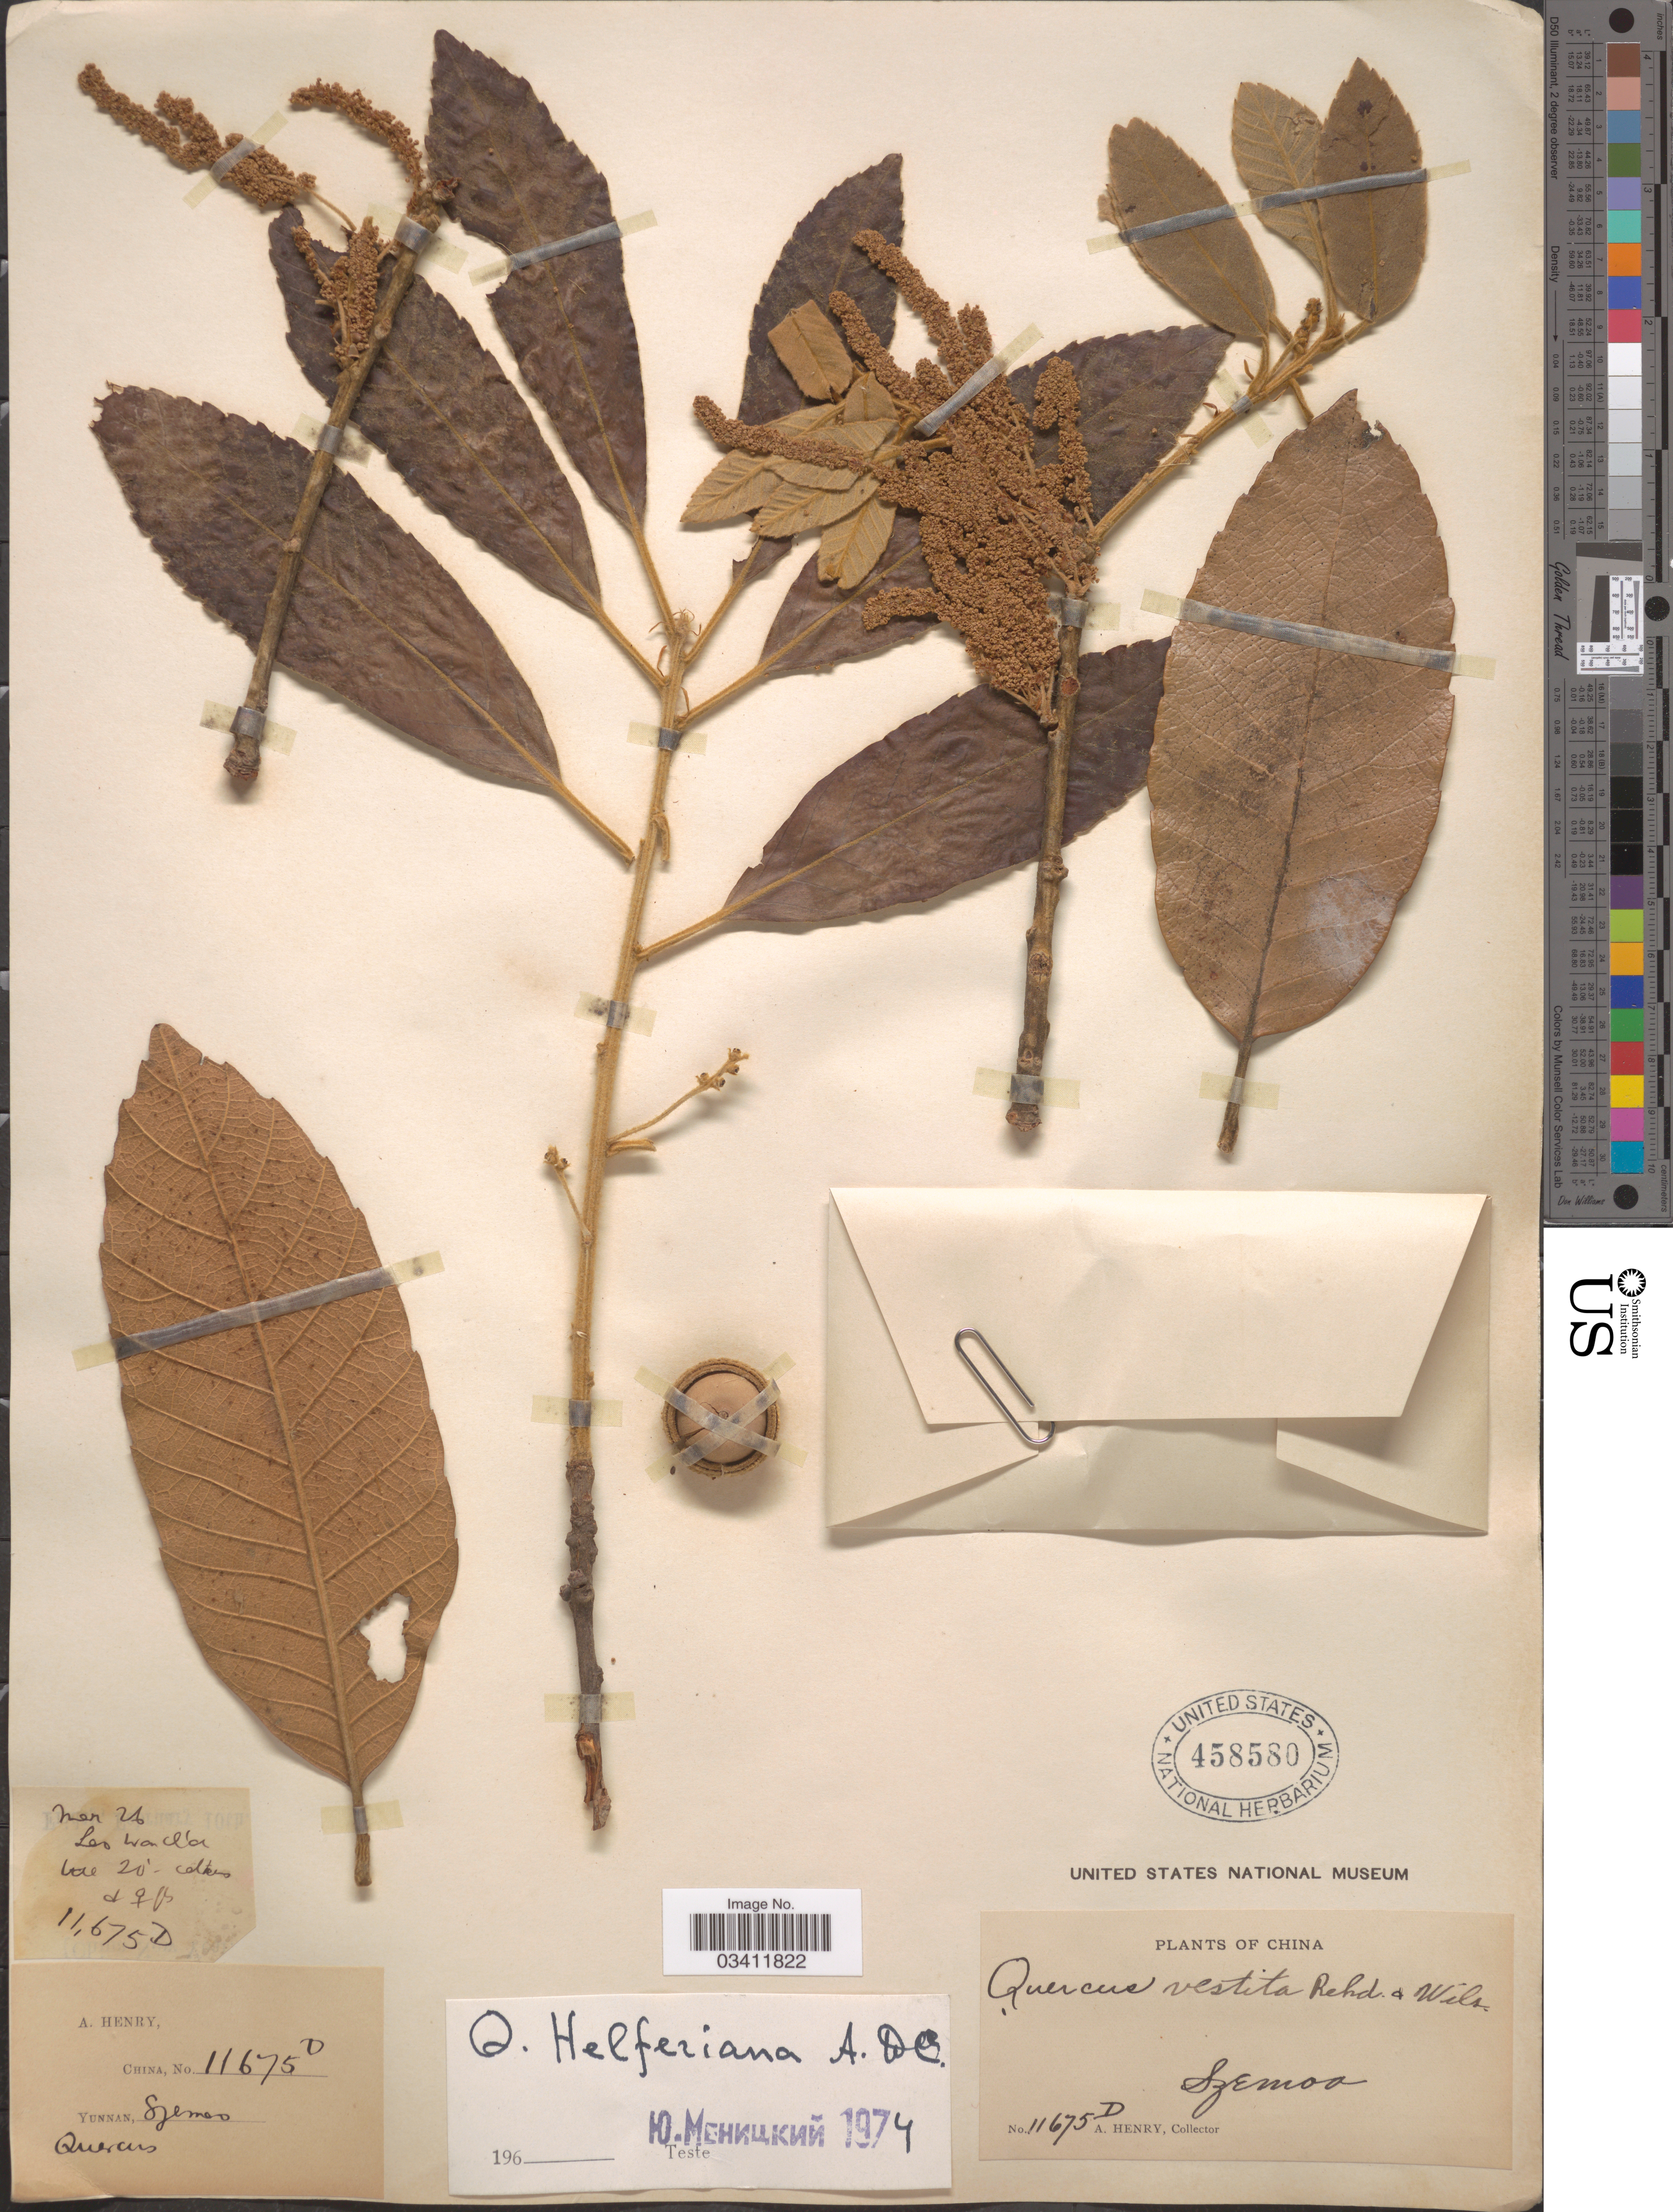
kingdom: Plantae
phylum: Tracheophyta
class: Magnoliopsida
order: Fagales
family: Fagaceae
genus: Quercus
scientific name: Quercus helferiana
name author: A. DC.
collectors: A. Henry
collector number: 11675 D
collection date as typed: Transcribed d/m/y: /3/26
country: China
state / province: Yunnan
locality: Szemao.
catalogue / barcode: US 458580